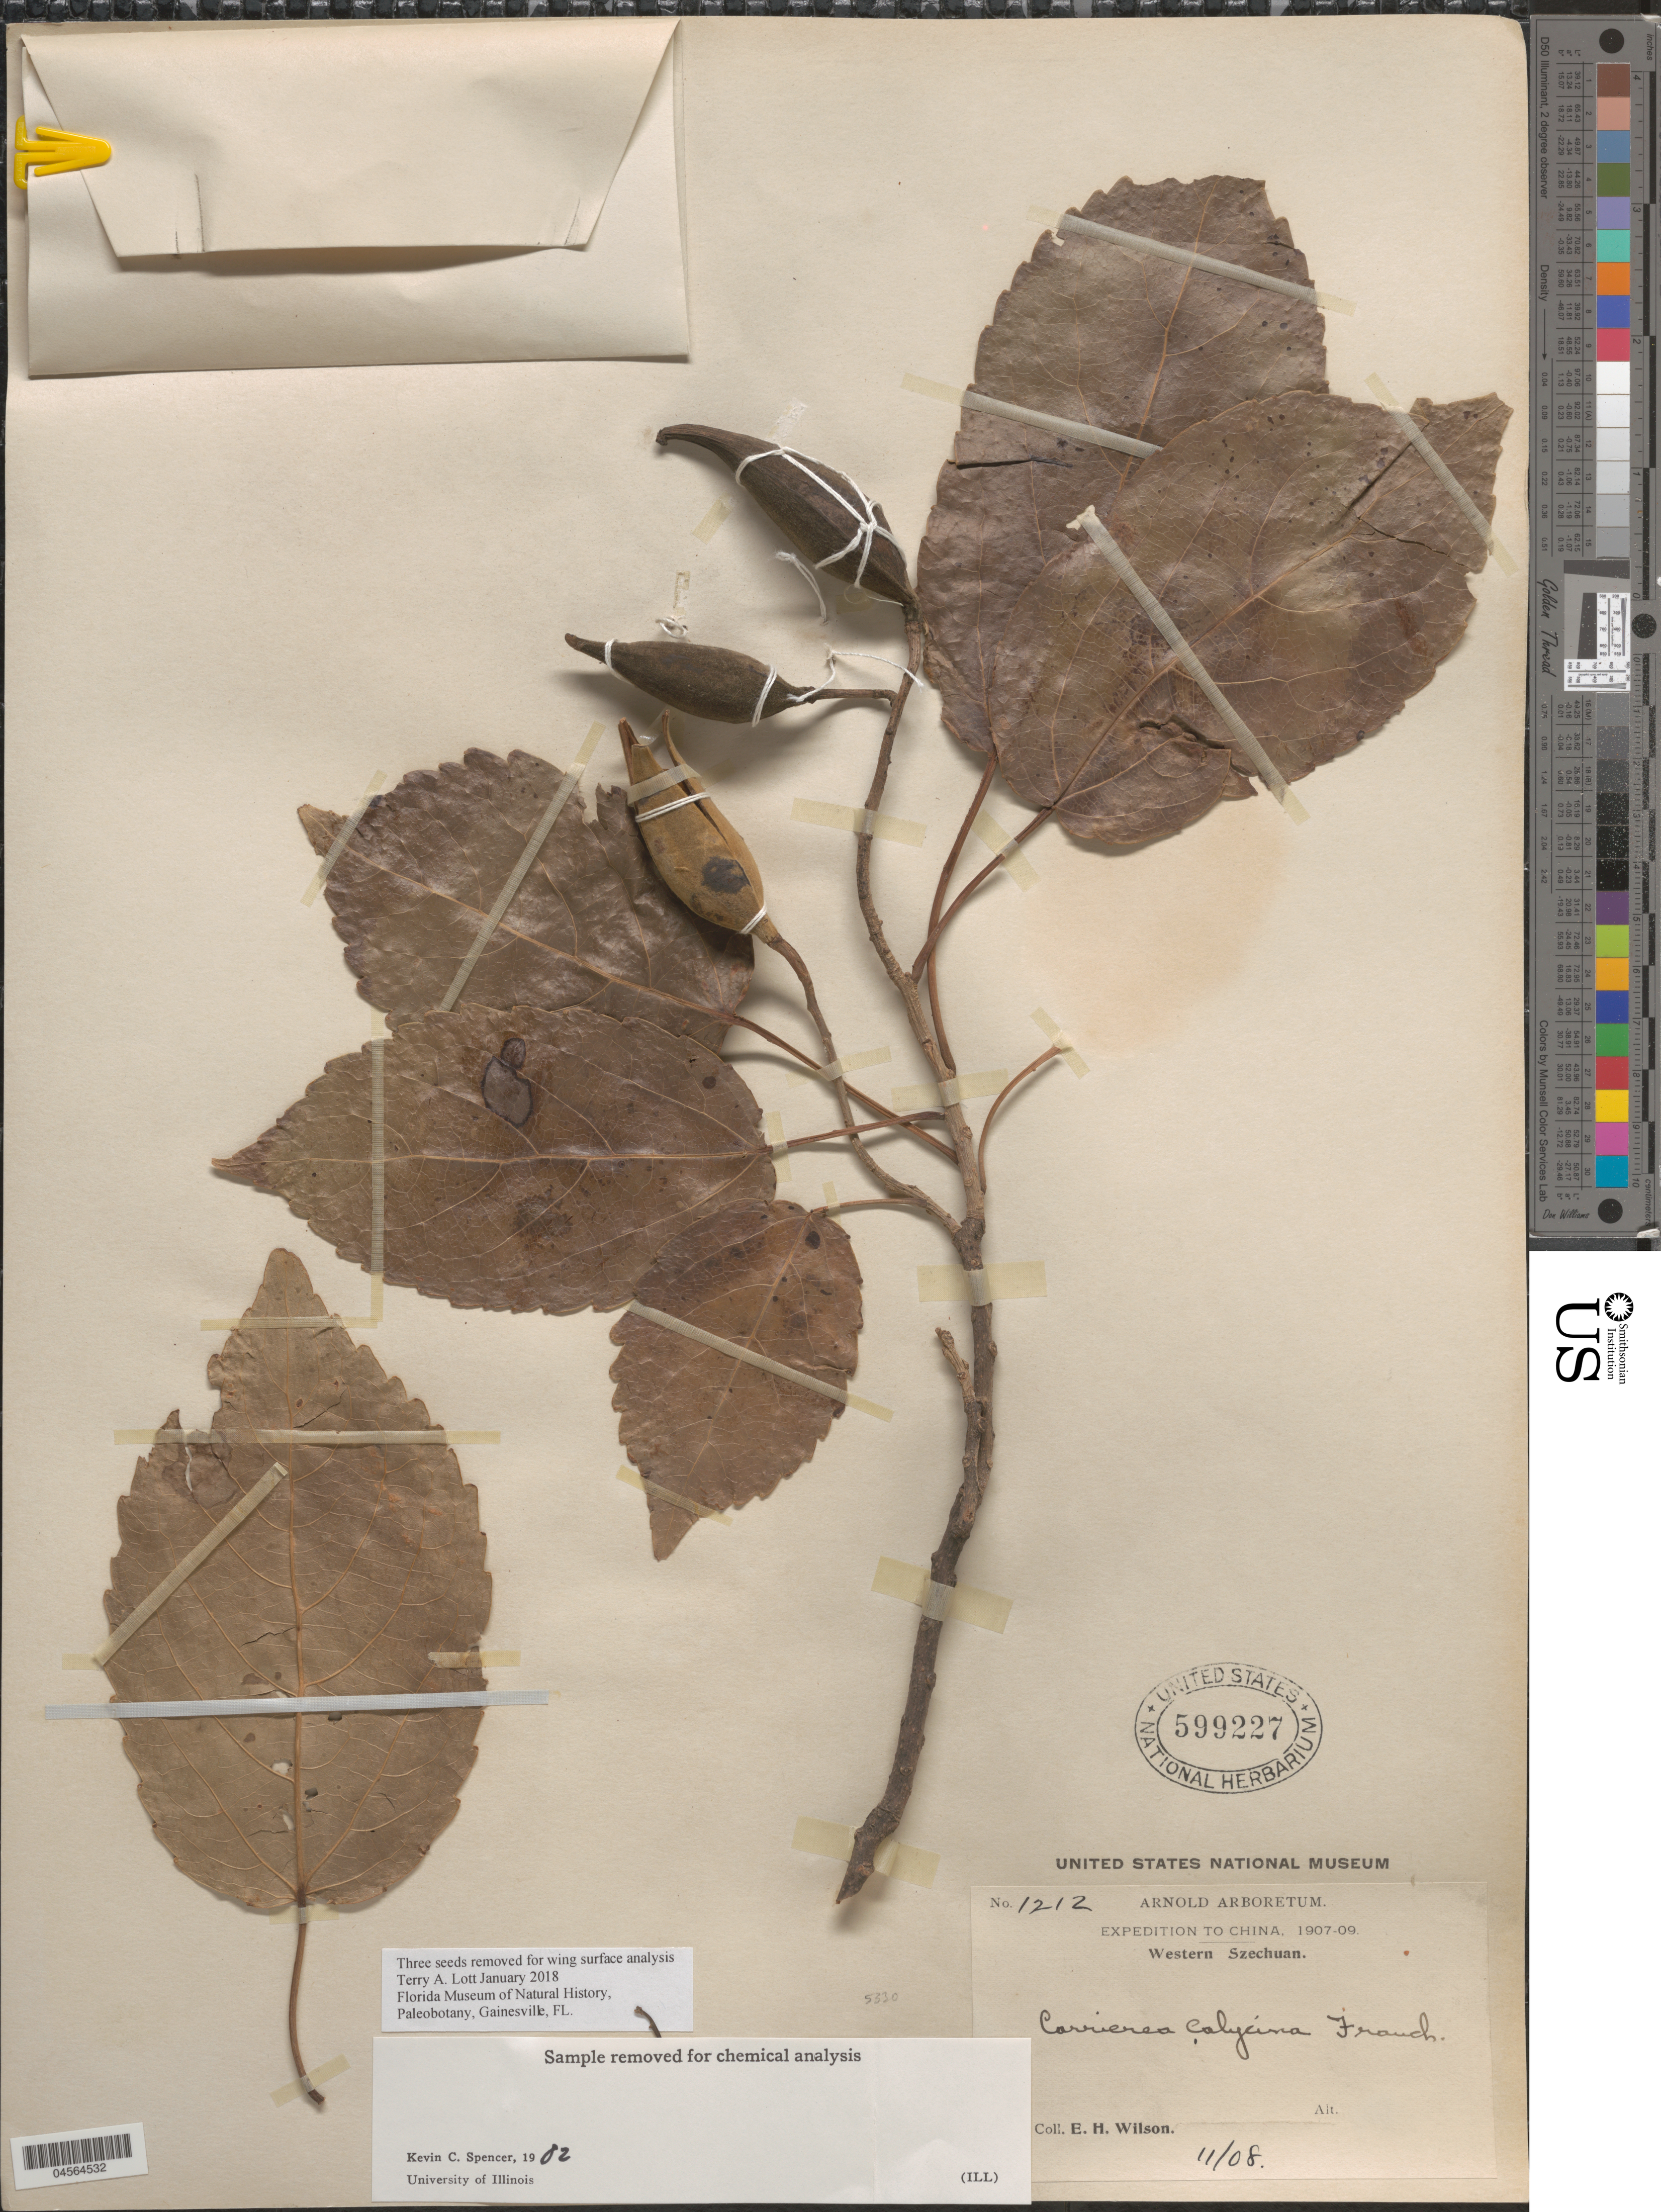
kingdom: Plantae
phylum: Tracheophyta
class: Magnoliopsida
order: Malpighiales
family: Salicaceae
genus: Carrierea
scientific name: Carrierea calycina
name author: Franch.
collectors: E. Wilson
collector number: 1212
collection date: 1908-11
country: China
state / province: Sichuan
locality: Expedition to China. Western Szechuan.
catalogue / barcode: US 599227